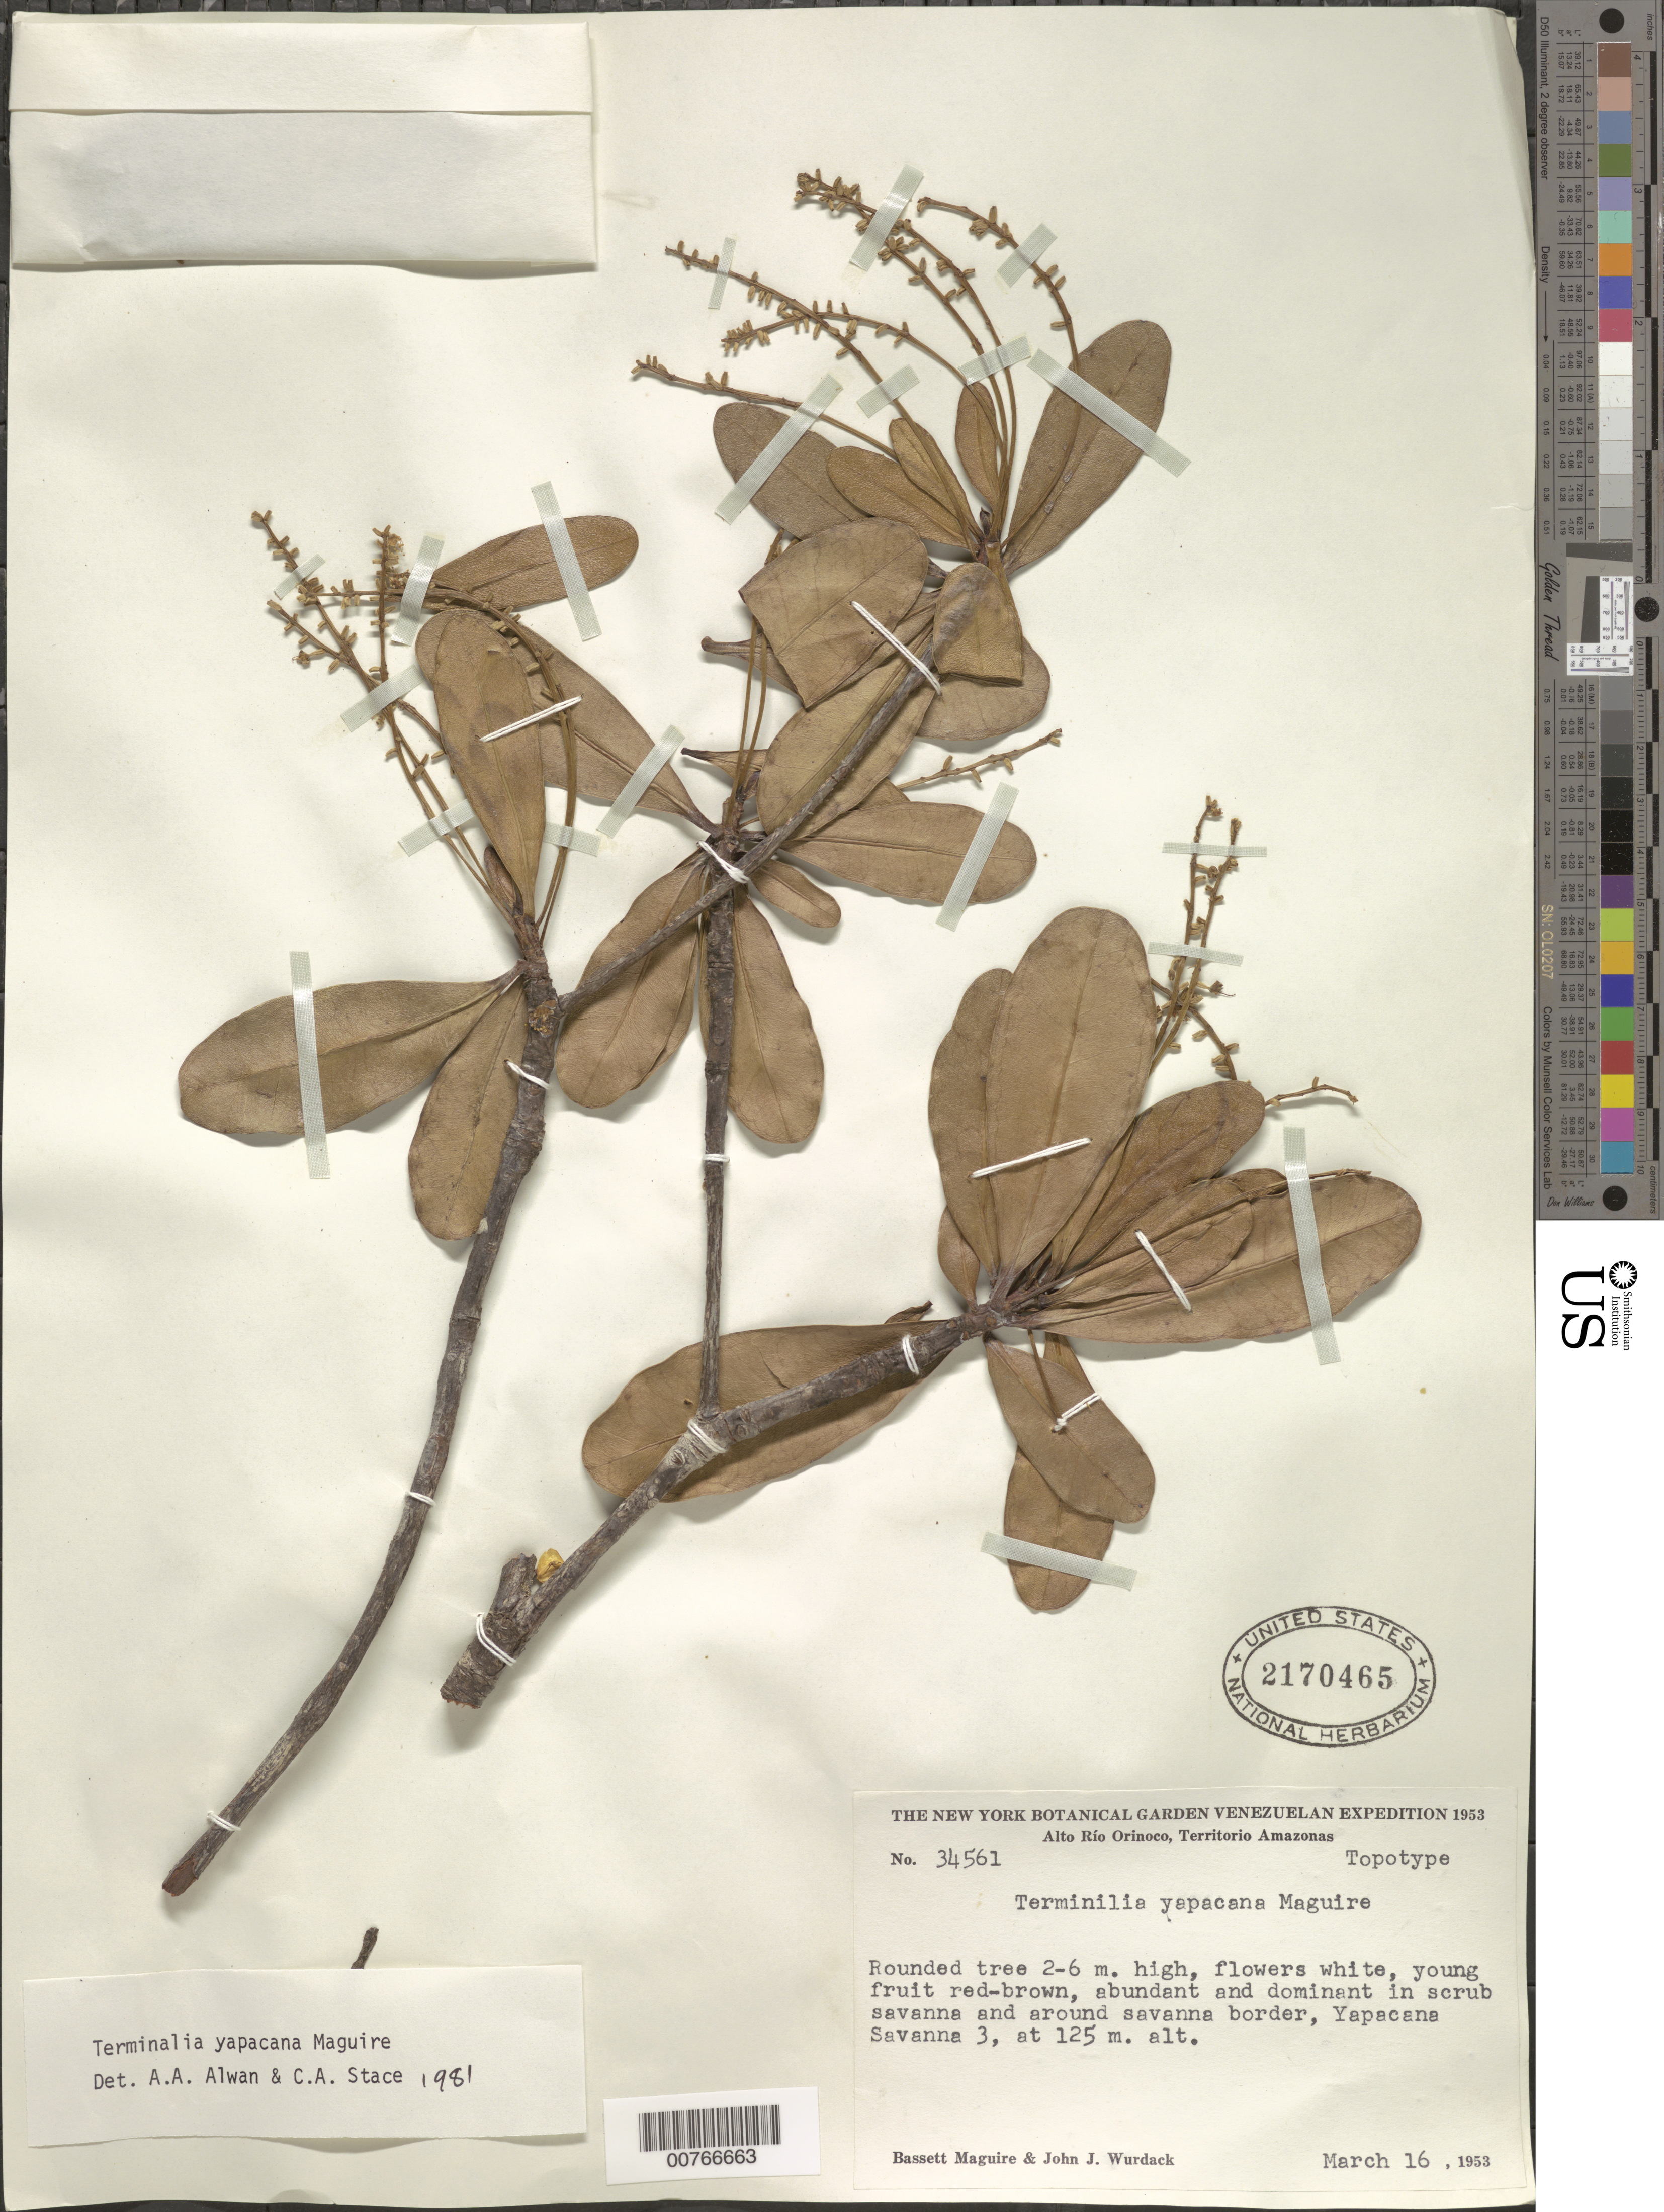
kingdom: Plantae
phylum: Tracheophyta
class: Magnoliopsida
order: Myrtales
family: Combretaceae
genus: Terminalia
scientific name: Terminalia yapacana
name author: Maguire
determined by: Alwan, A. R.; Stace, C. A.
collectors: B. Maguire & J. J. Wurdack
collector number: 34561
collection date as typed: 16-Mar-53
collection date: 1953-03-16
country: Venezuela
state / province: Amazonas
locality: Alto Río Orinoco, Cerro Yapacána, Savanna III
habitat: Scrub savanna and savanna border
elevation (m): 125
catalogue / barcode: US 2170465